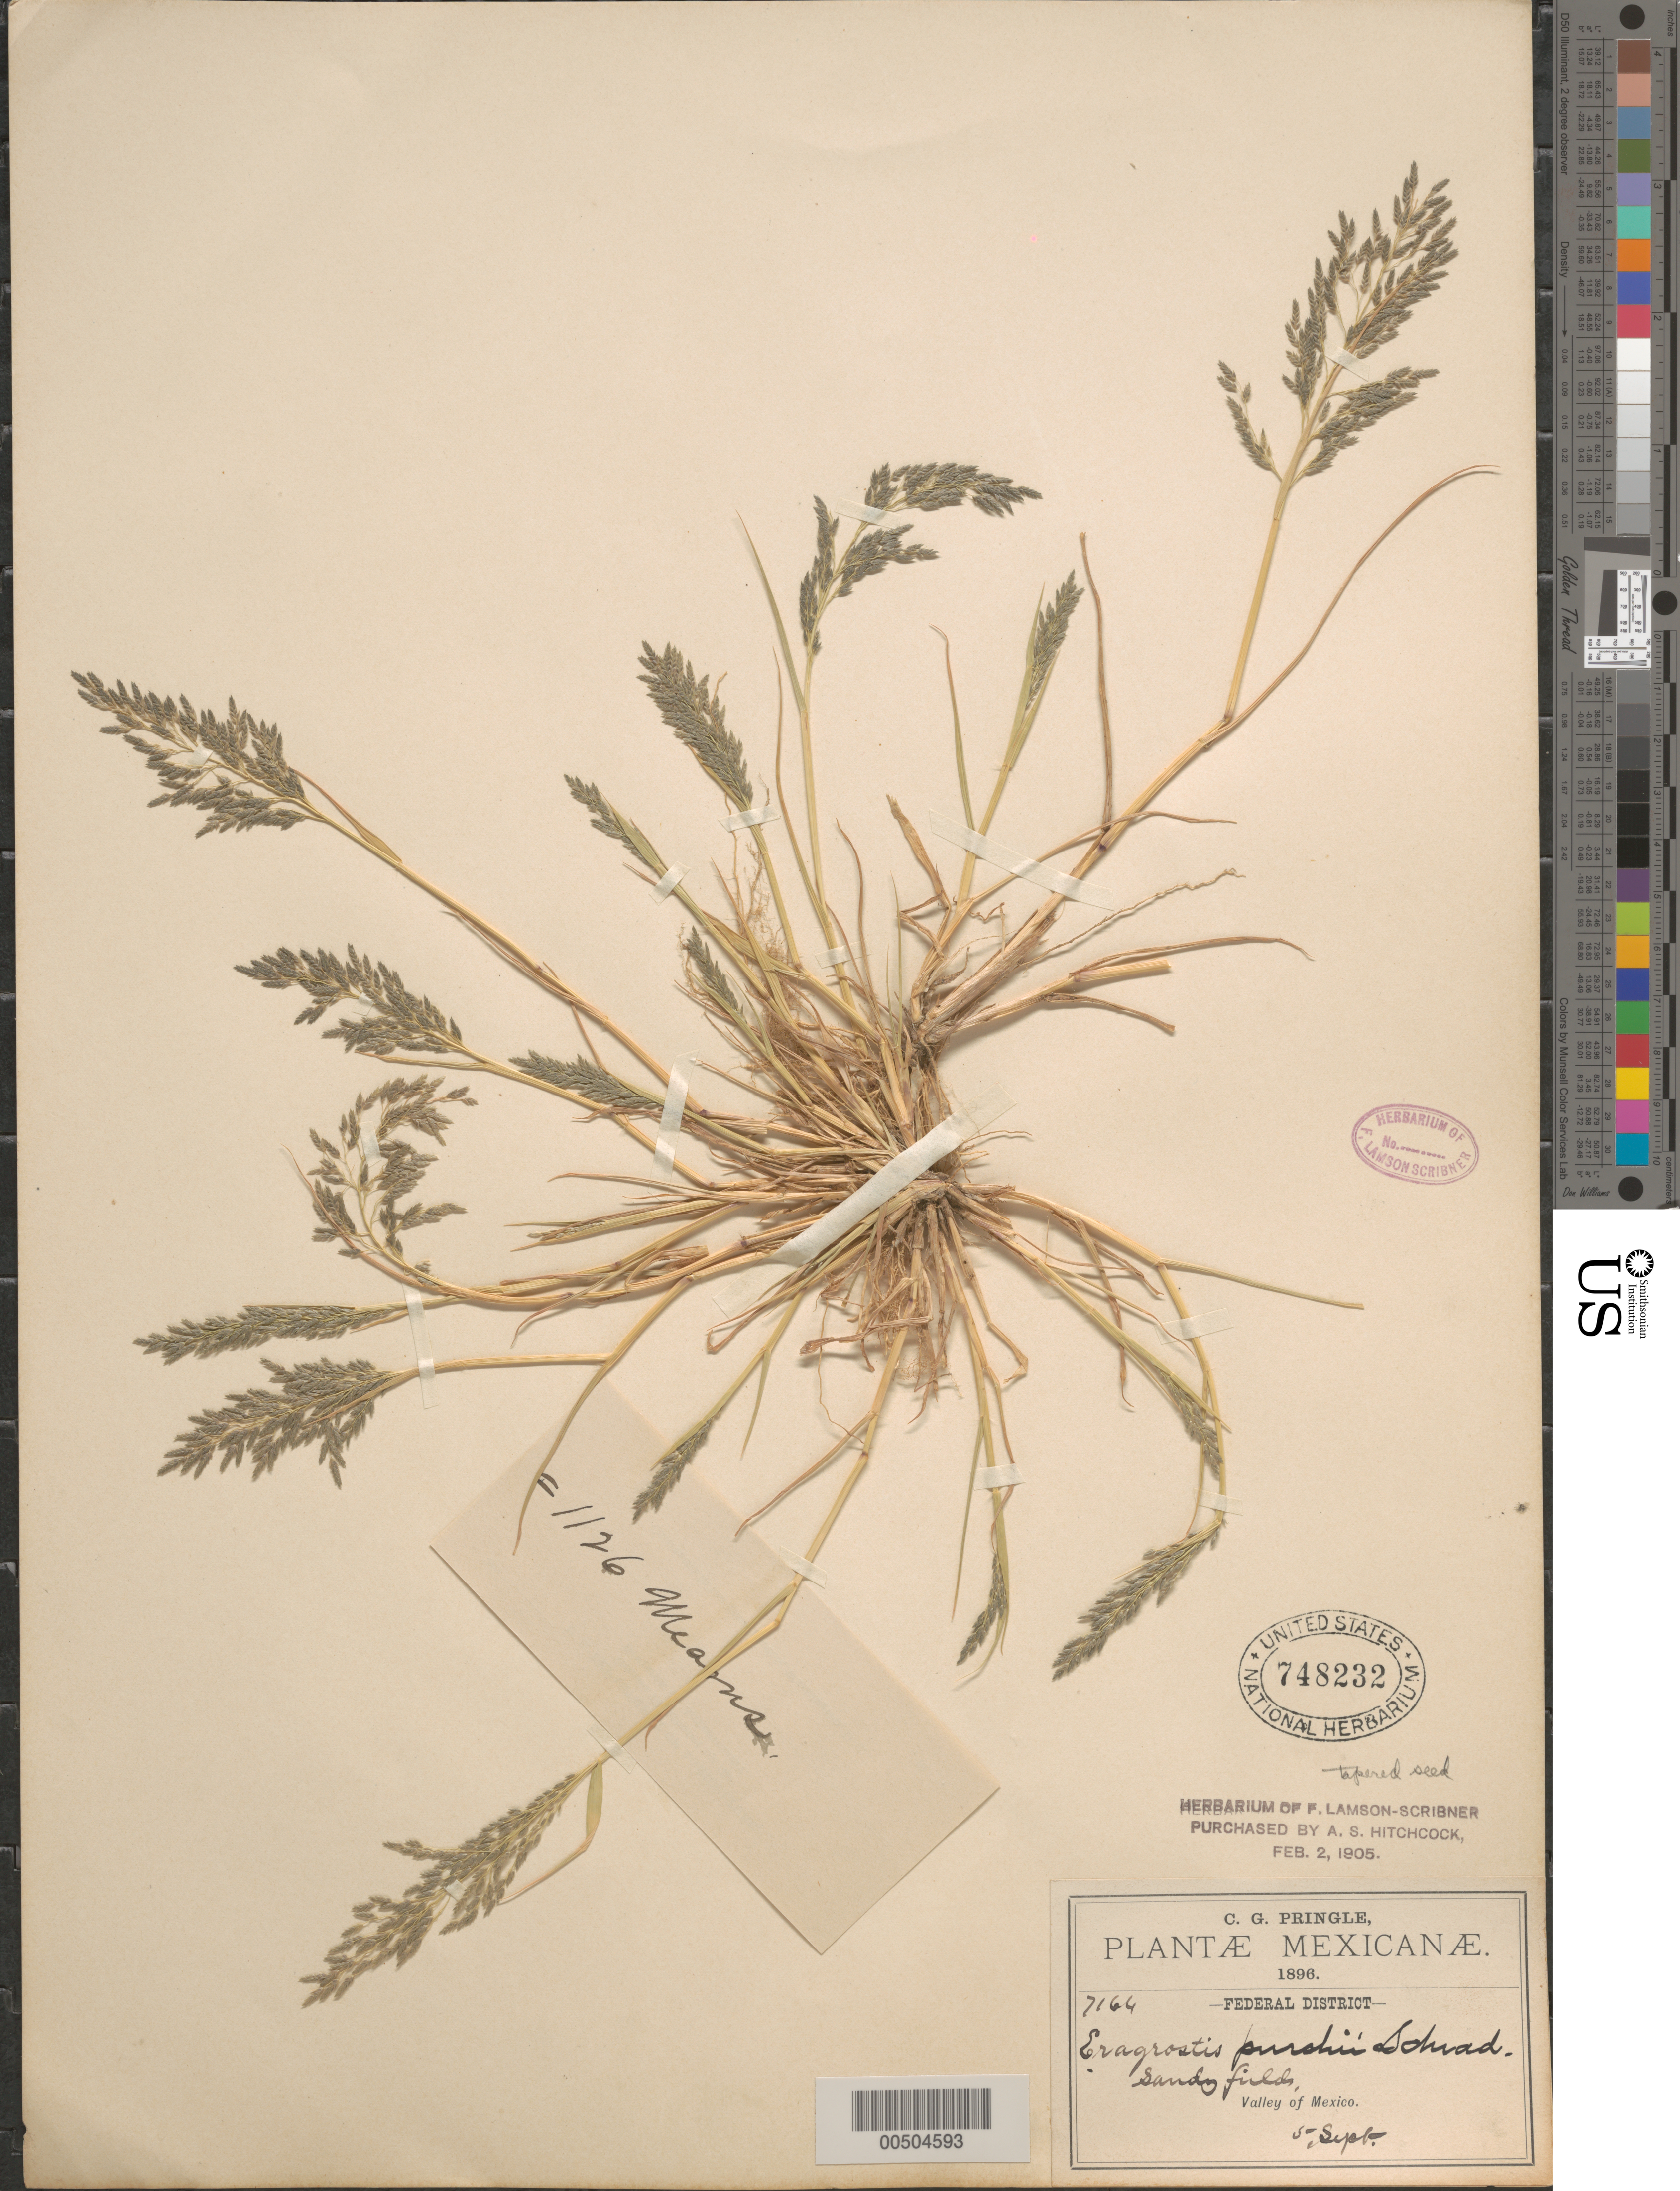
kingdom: Plantae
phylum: Tracheophyta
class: Liliopsida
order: Poales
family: Poaceae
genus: Eragrostis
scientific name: Eragrostis pectinacea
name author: (Michx.) Nees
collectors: C. G. Pringle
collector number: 7164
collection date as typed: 5 Sep 1896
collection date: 1896-09-05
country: Mexico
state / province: Distrito Federal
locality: Valley of Mexico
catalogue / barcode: US 748232